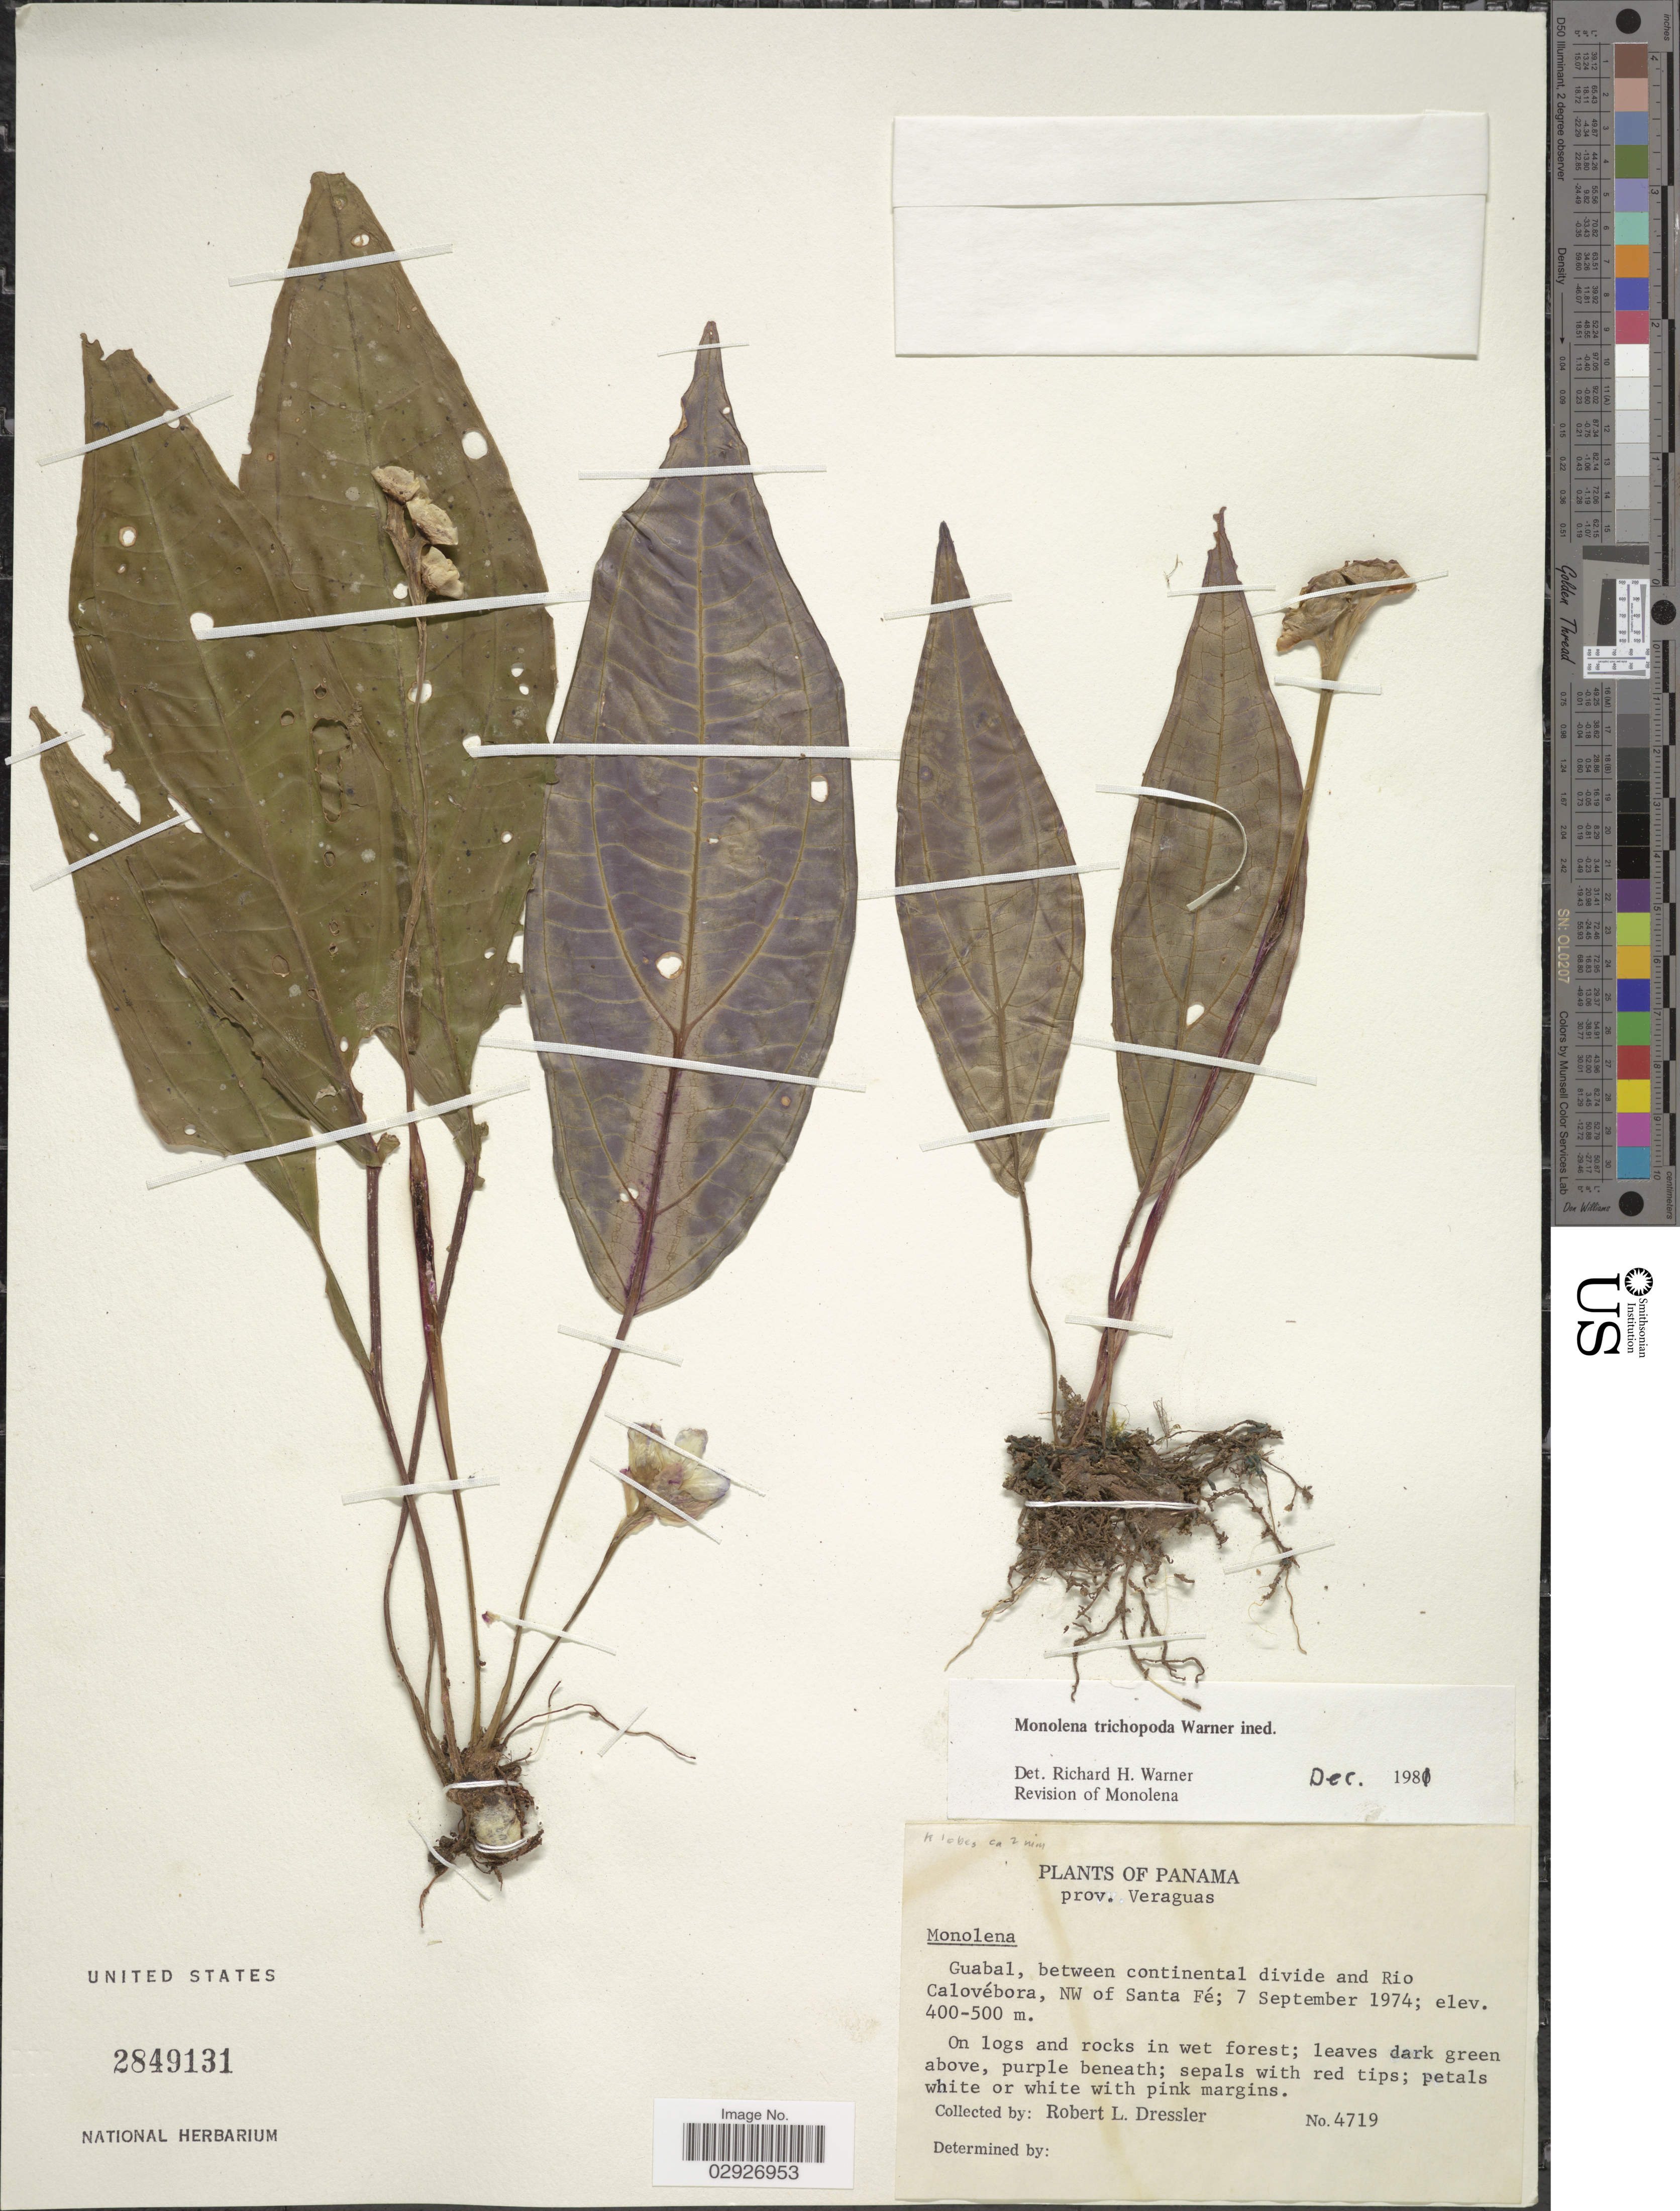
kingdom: Plantae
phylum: Tracheophyta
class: Magnoliopsida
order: Myrtales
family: Melastomataceae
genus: Monolena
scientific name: Monolena trichopoda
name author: Warner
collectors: R. Dressler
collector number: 4719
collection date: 1974-09-07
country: Panama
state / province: Veraguas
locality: Prov. Veraguas. Guabal, between continental divide and Rio Calovébora, NW of Santa Fé.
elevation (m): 400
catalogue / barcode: US 2849131